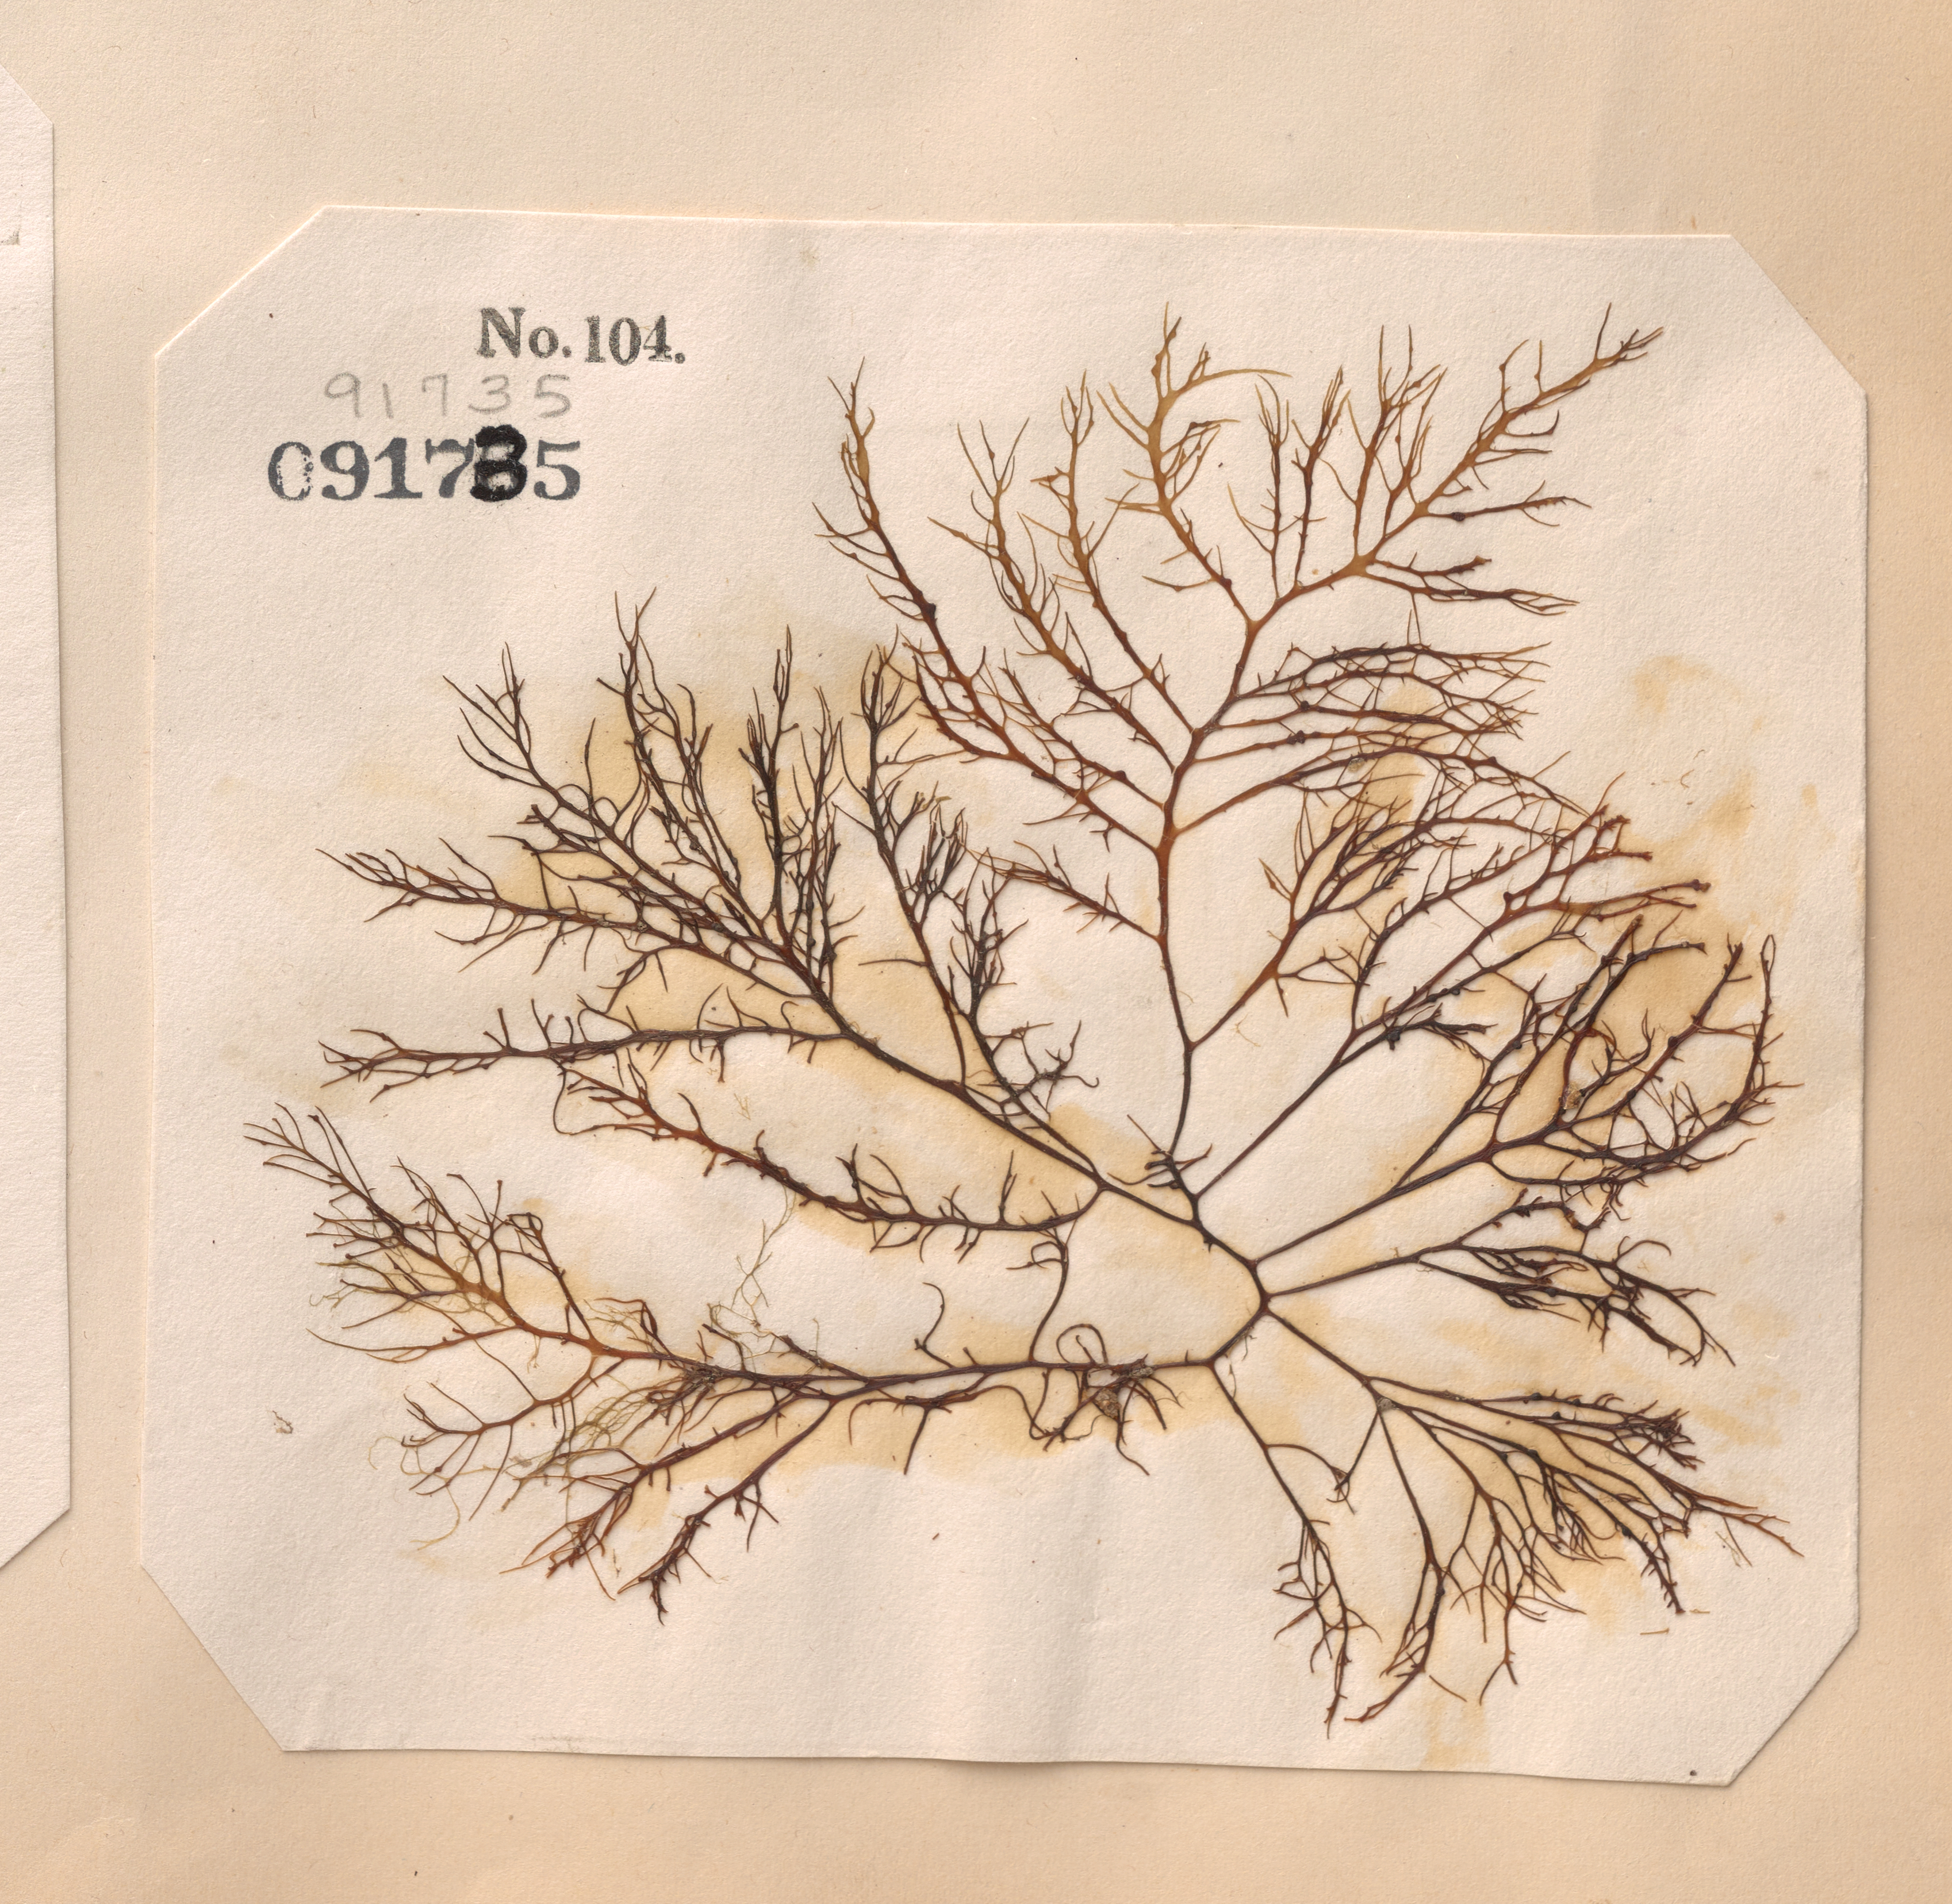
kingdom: Plantae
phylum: Rhodophyta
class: Florideophyceae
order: Gigartinales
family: Gigartinaceae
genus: Gigartina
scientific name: Gigartina pistillata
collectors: C. Durant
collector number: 104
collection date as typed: Fal 1850 AND -- Win 1850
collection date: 1850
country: United States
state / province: New Jersey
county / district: Hudson County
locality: Jersey City, Kavon Point, and Red Hook, New York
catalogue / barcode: US 91735